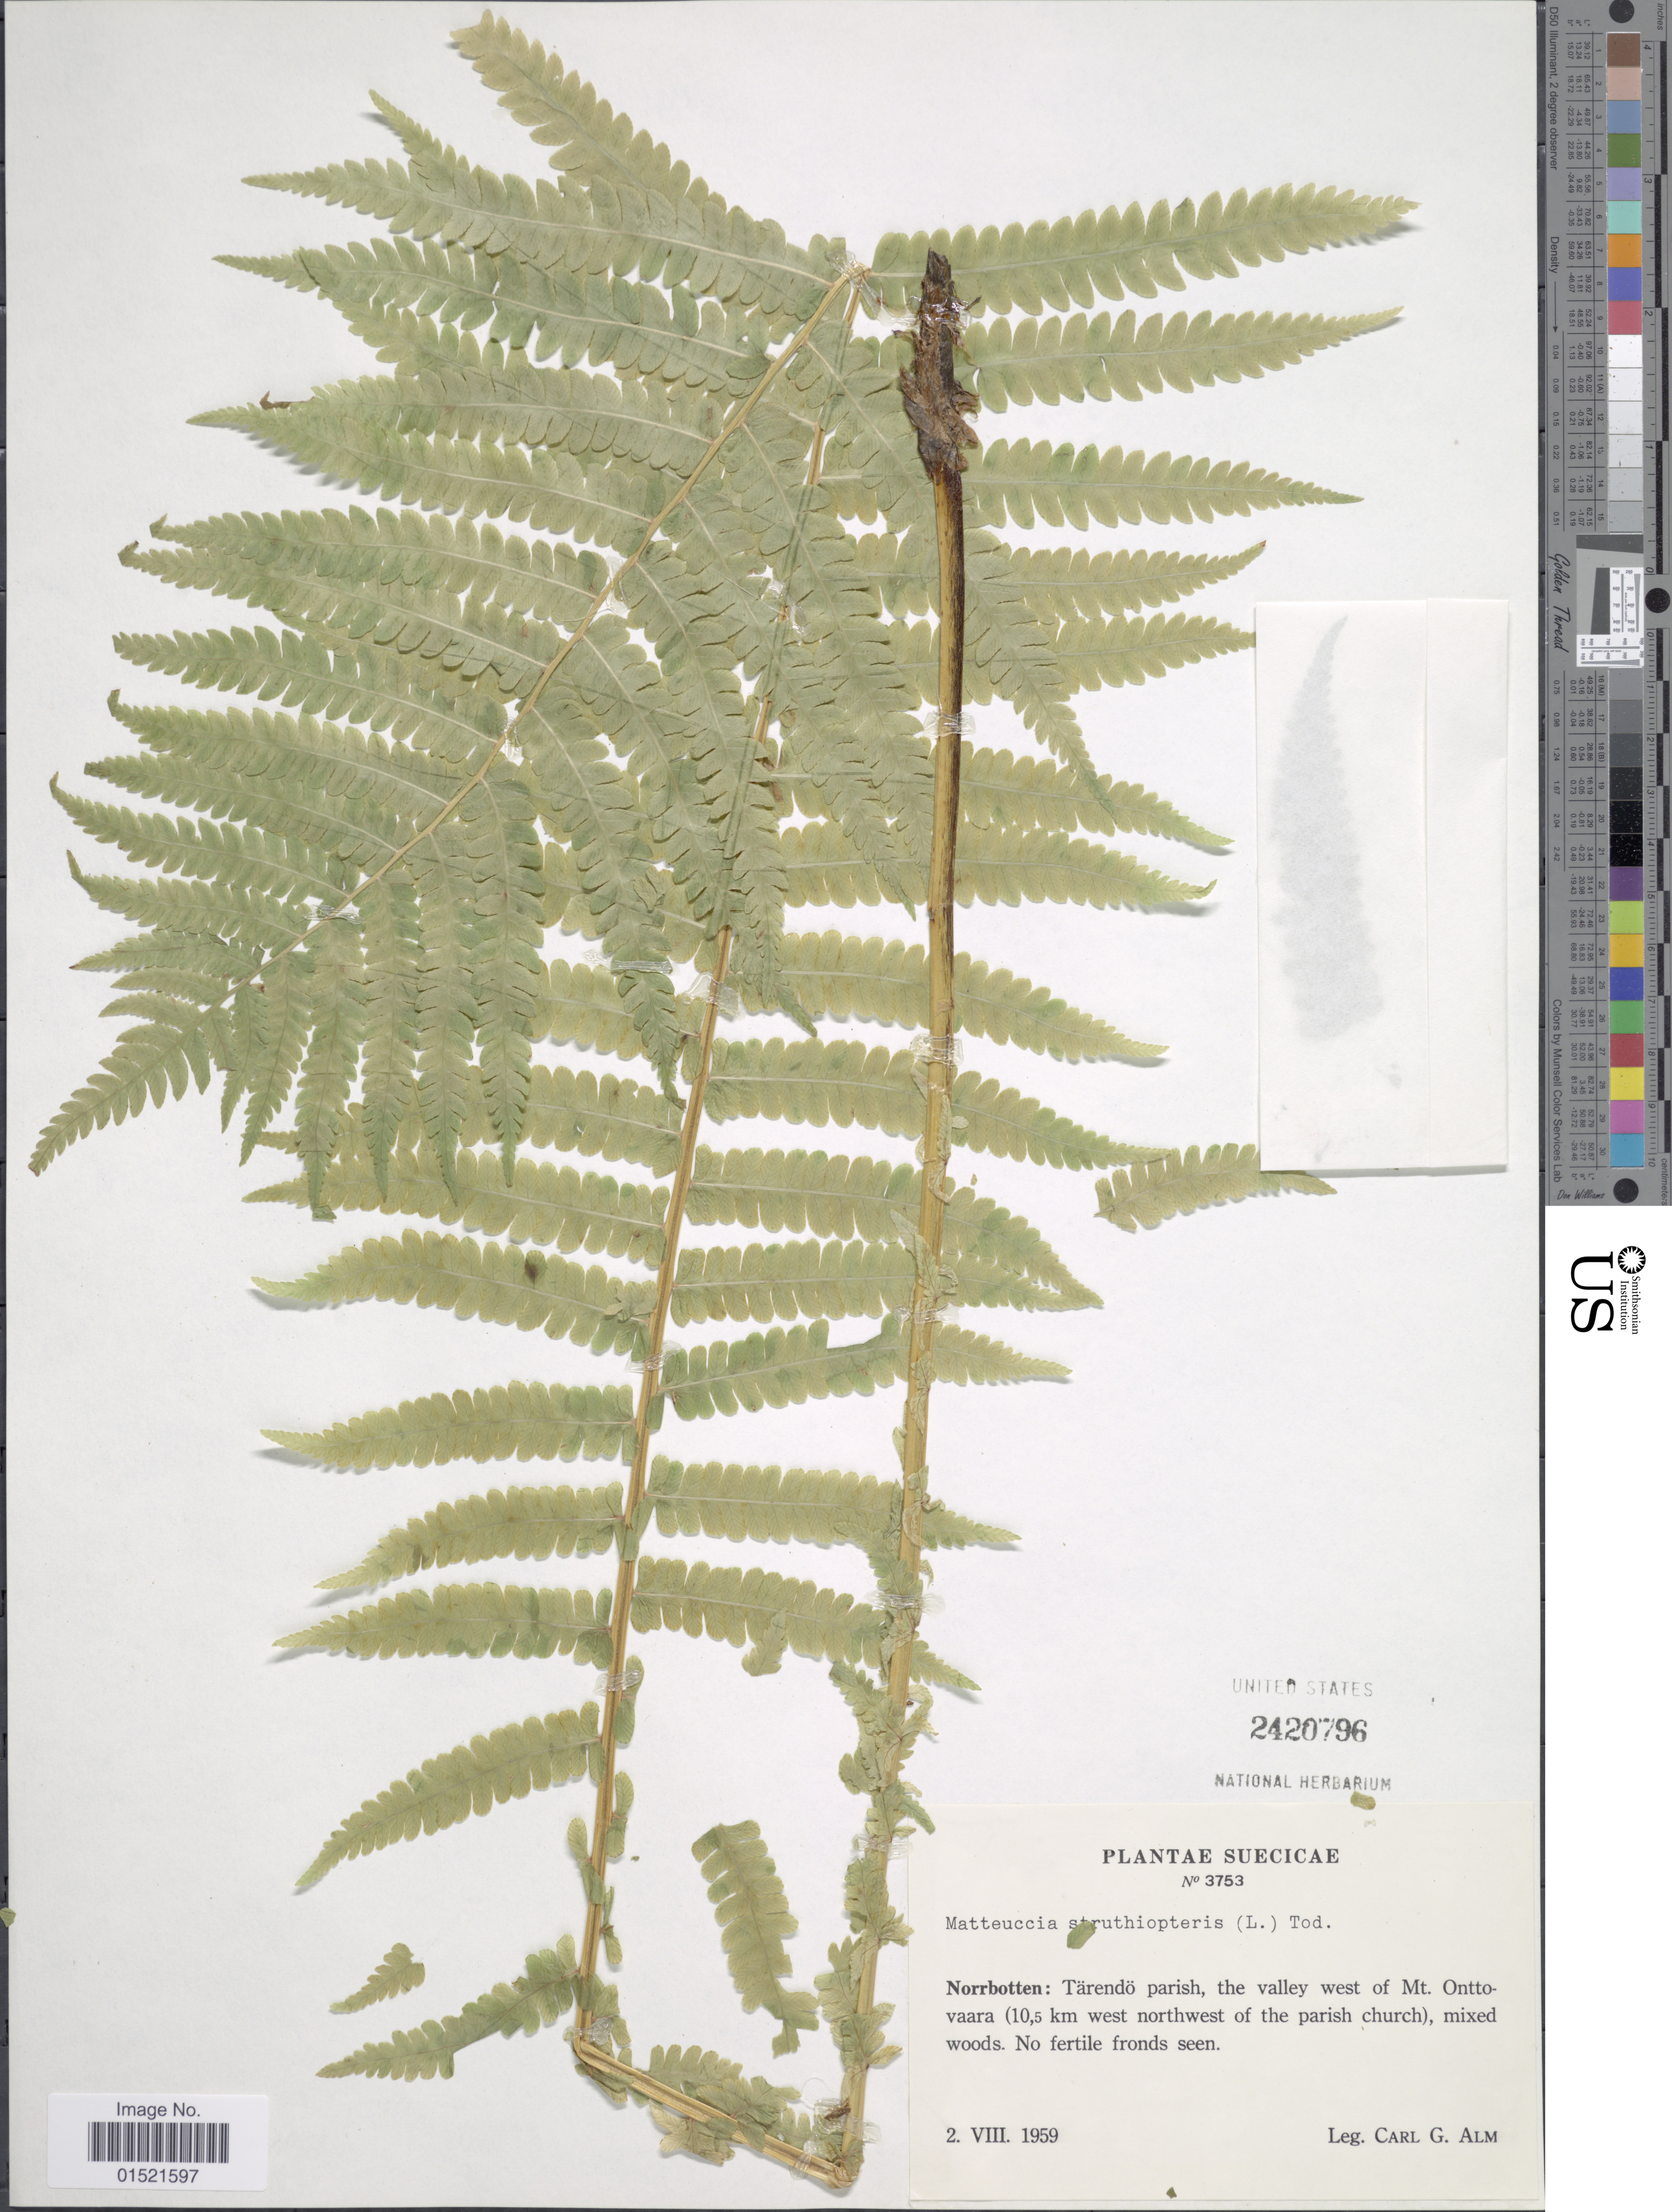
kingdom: Plantae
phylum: Tracheophyta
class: Polypodiopsida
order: Polypodiales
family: Onocleaceae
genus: Matteuccia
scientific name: Matteuccia struthiopteris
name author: (L.) Tod.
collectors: C. G. Alm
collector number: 3753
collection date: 1959-08-02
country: Sweden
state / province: Norrbotten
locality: Suecicae, Norrbotten: Tarendo parish, the valley west of Mt. Onttovaara (10,5 km west northwest of the parish church), mixed woods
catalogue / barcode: US 2420796